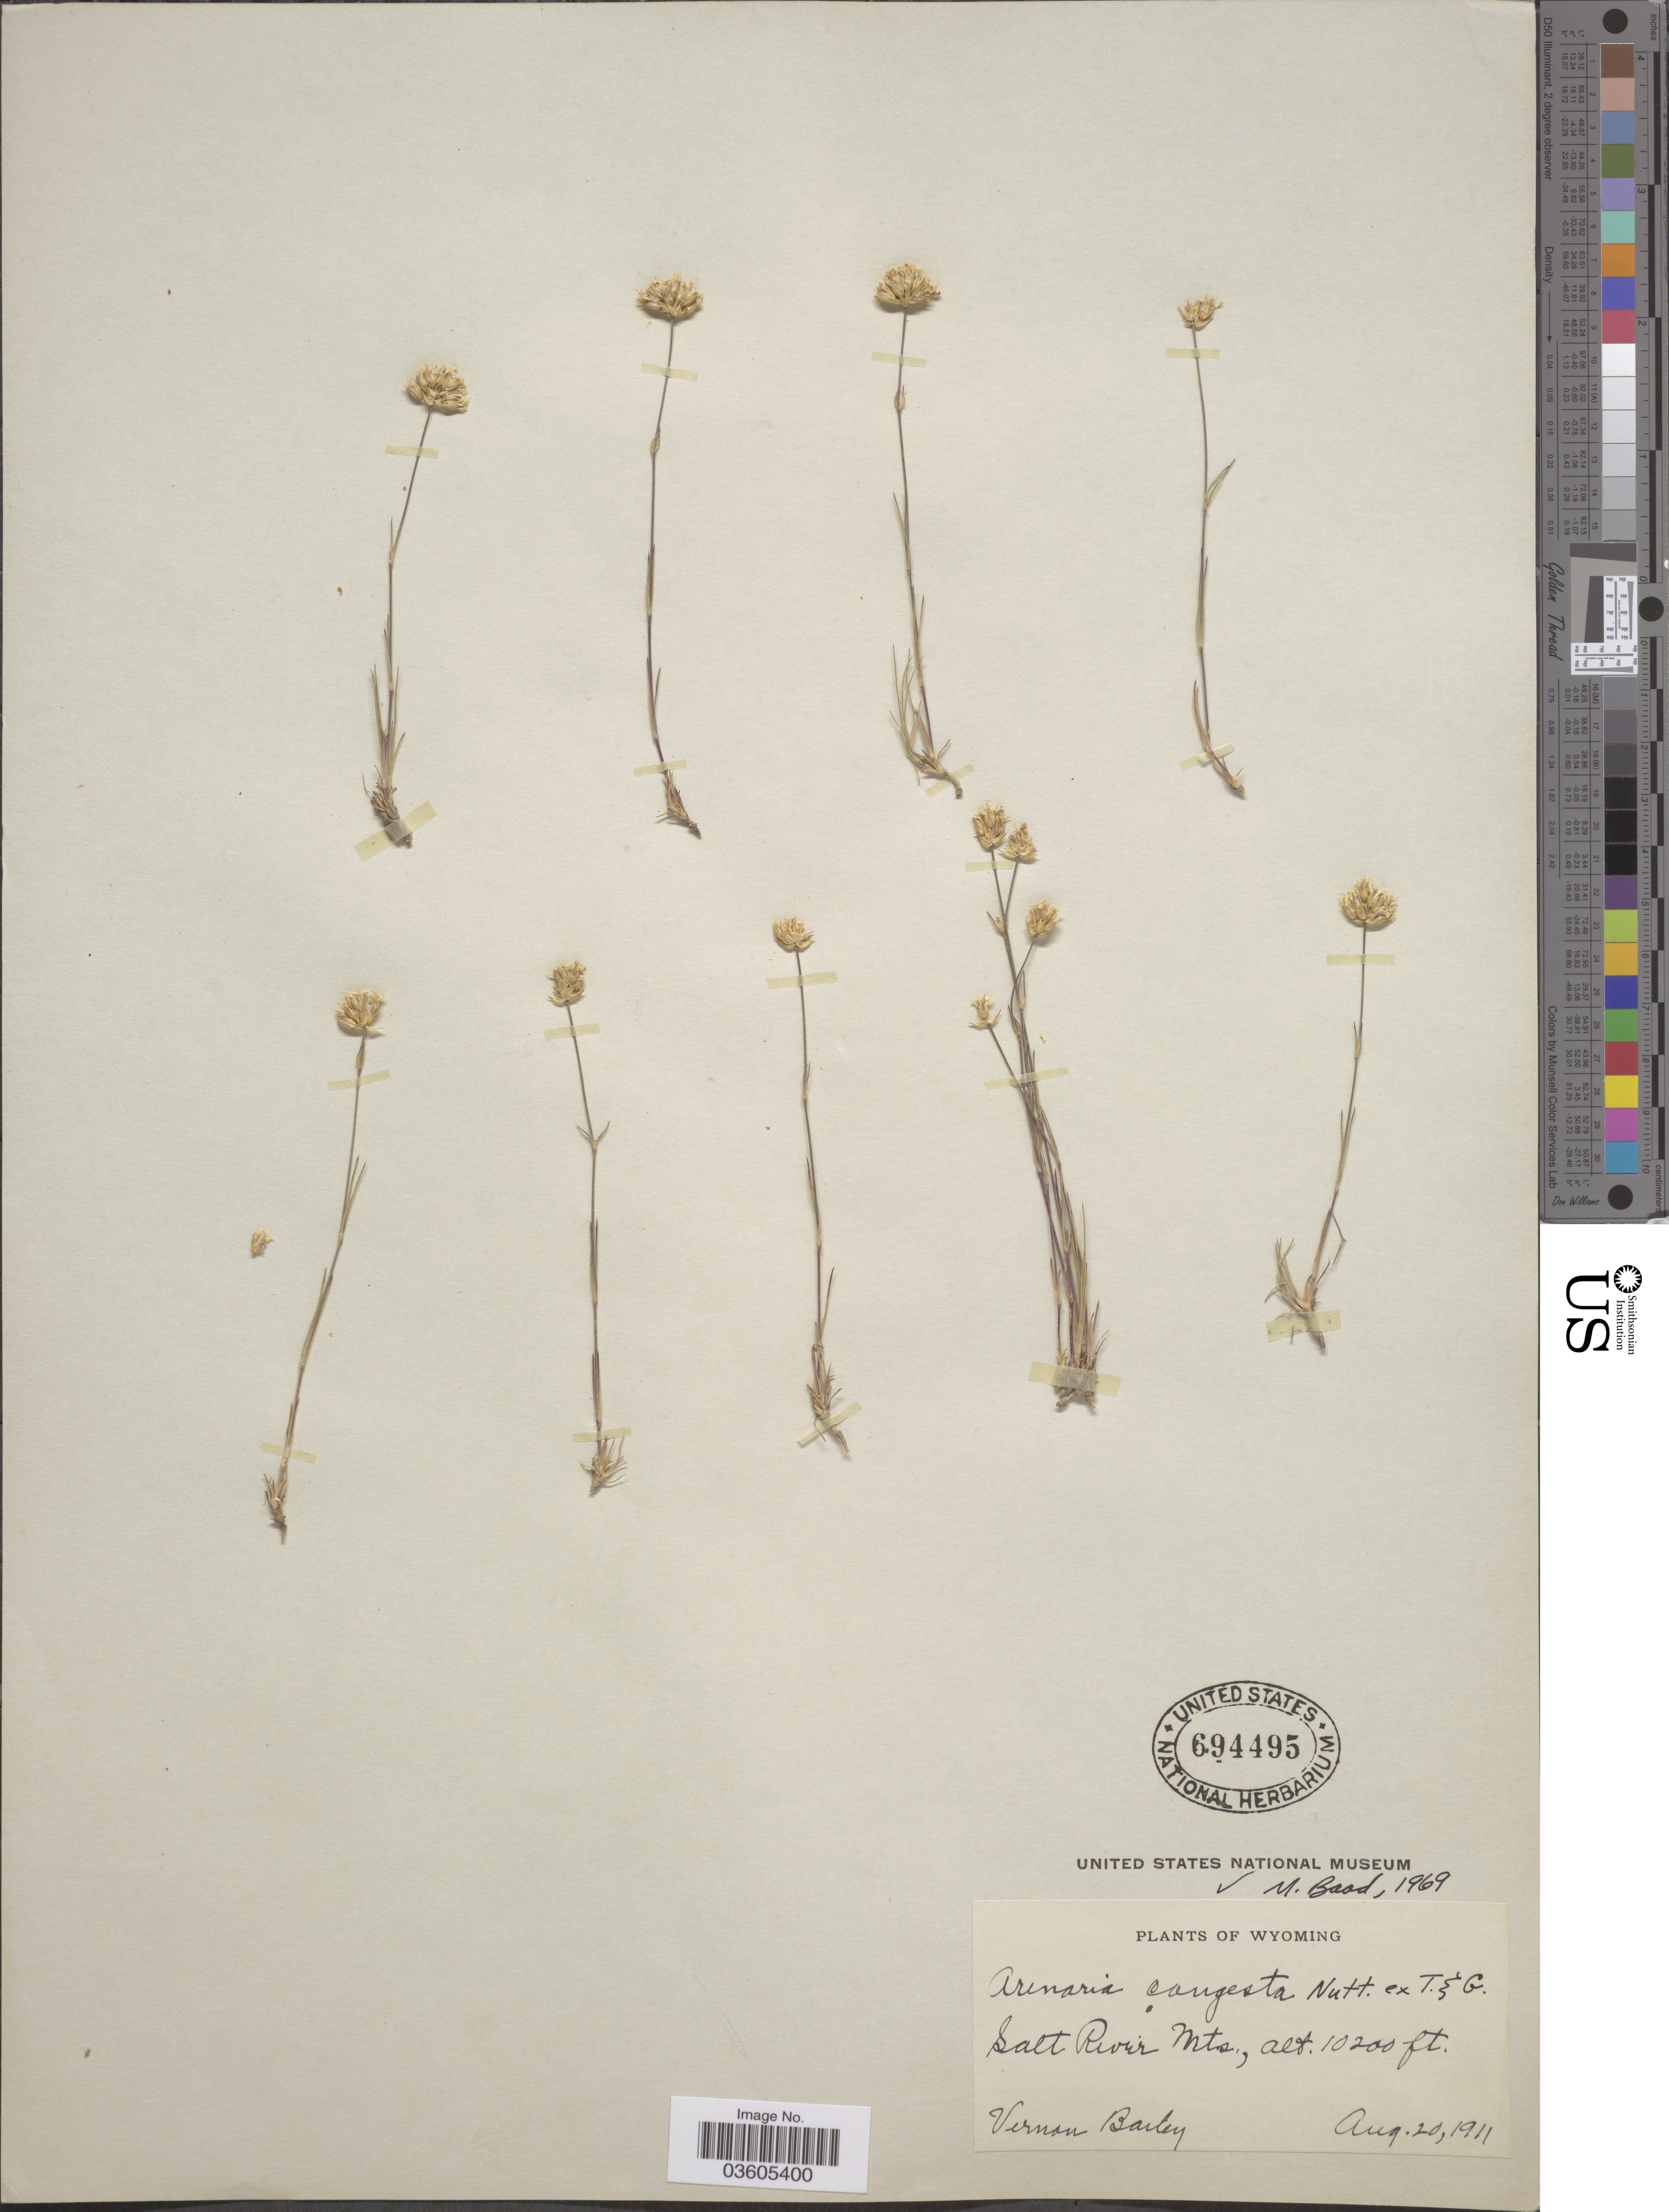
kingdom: Plantae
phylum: Tracheophyta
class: Magnoliopsida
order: Caryophyllales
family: Caryophyllaceae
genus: Eremogone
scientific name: Eremogone congesta var. congesta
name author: (Nutt.) Ikonn.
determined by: Strong, Mark T., (BOT), Smithsonian Institution - National Museum of Natural History (UNITED STATES)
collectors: V. O. Bailey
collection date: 1911-08-20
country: United States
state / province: Wyoming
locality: Salt River Mts.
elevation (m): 3109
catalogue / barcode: US 694495